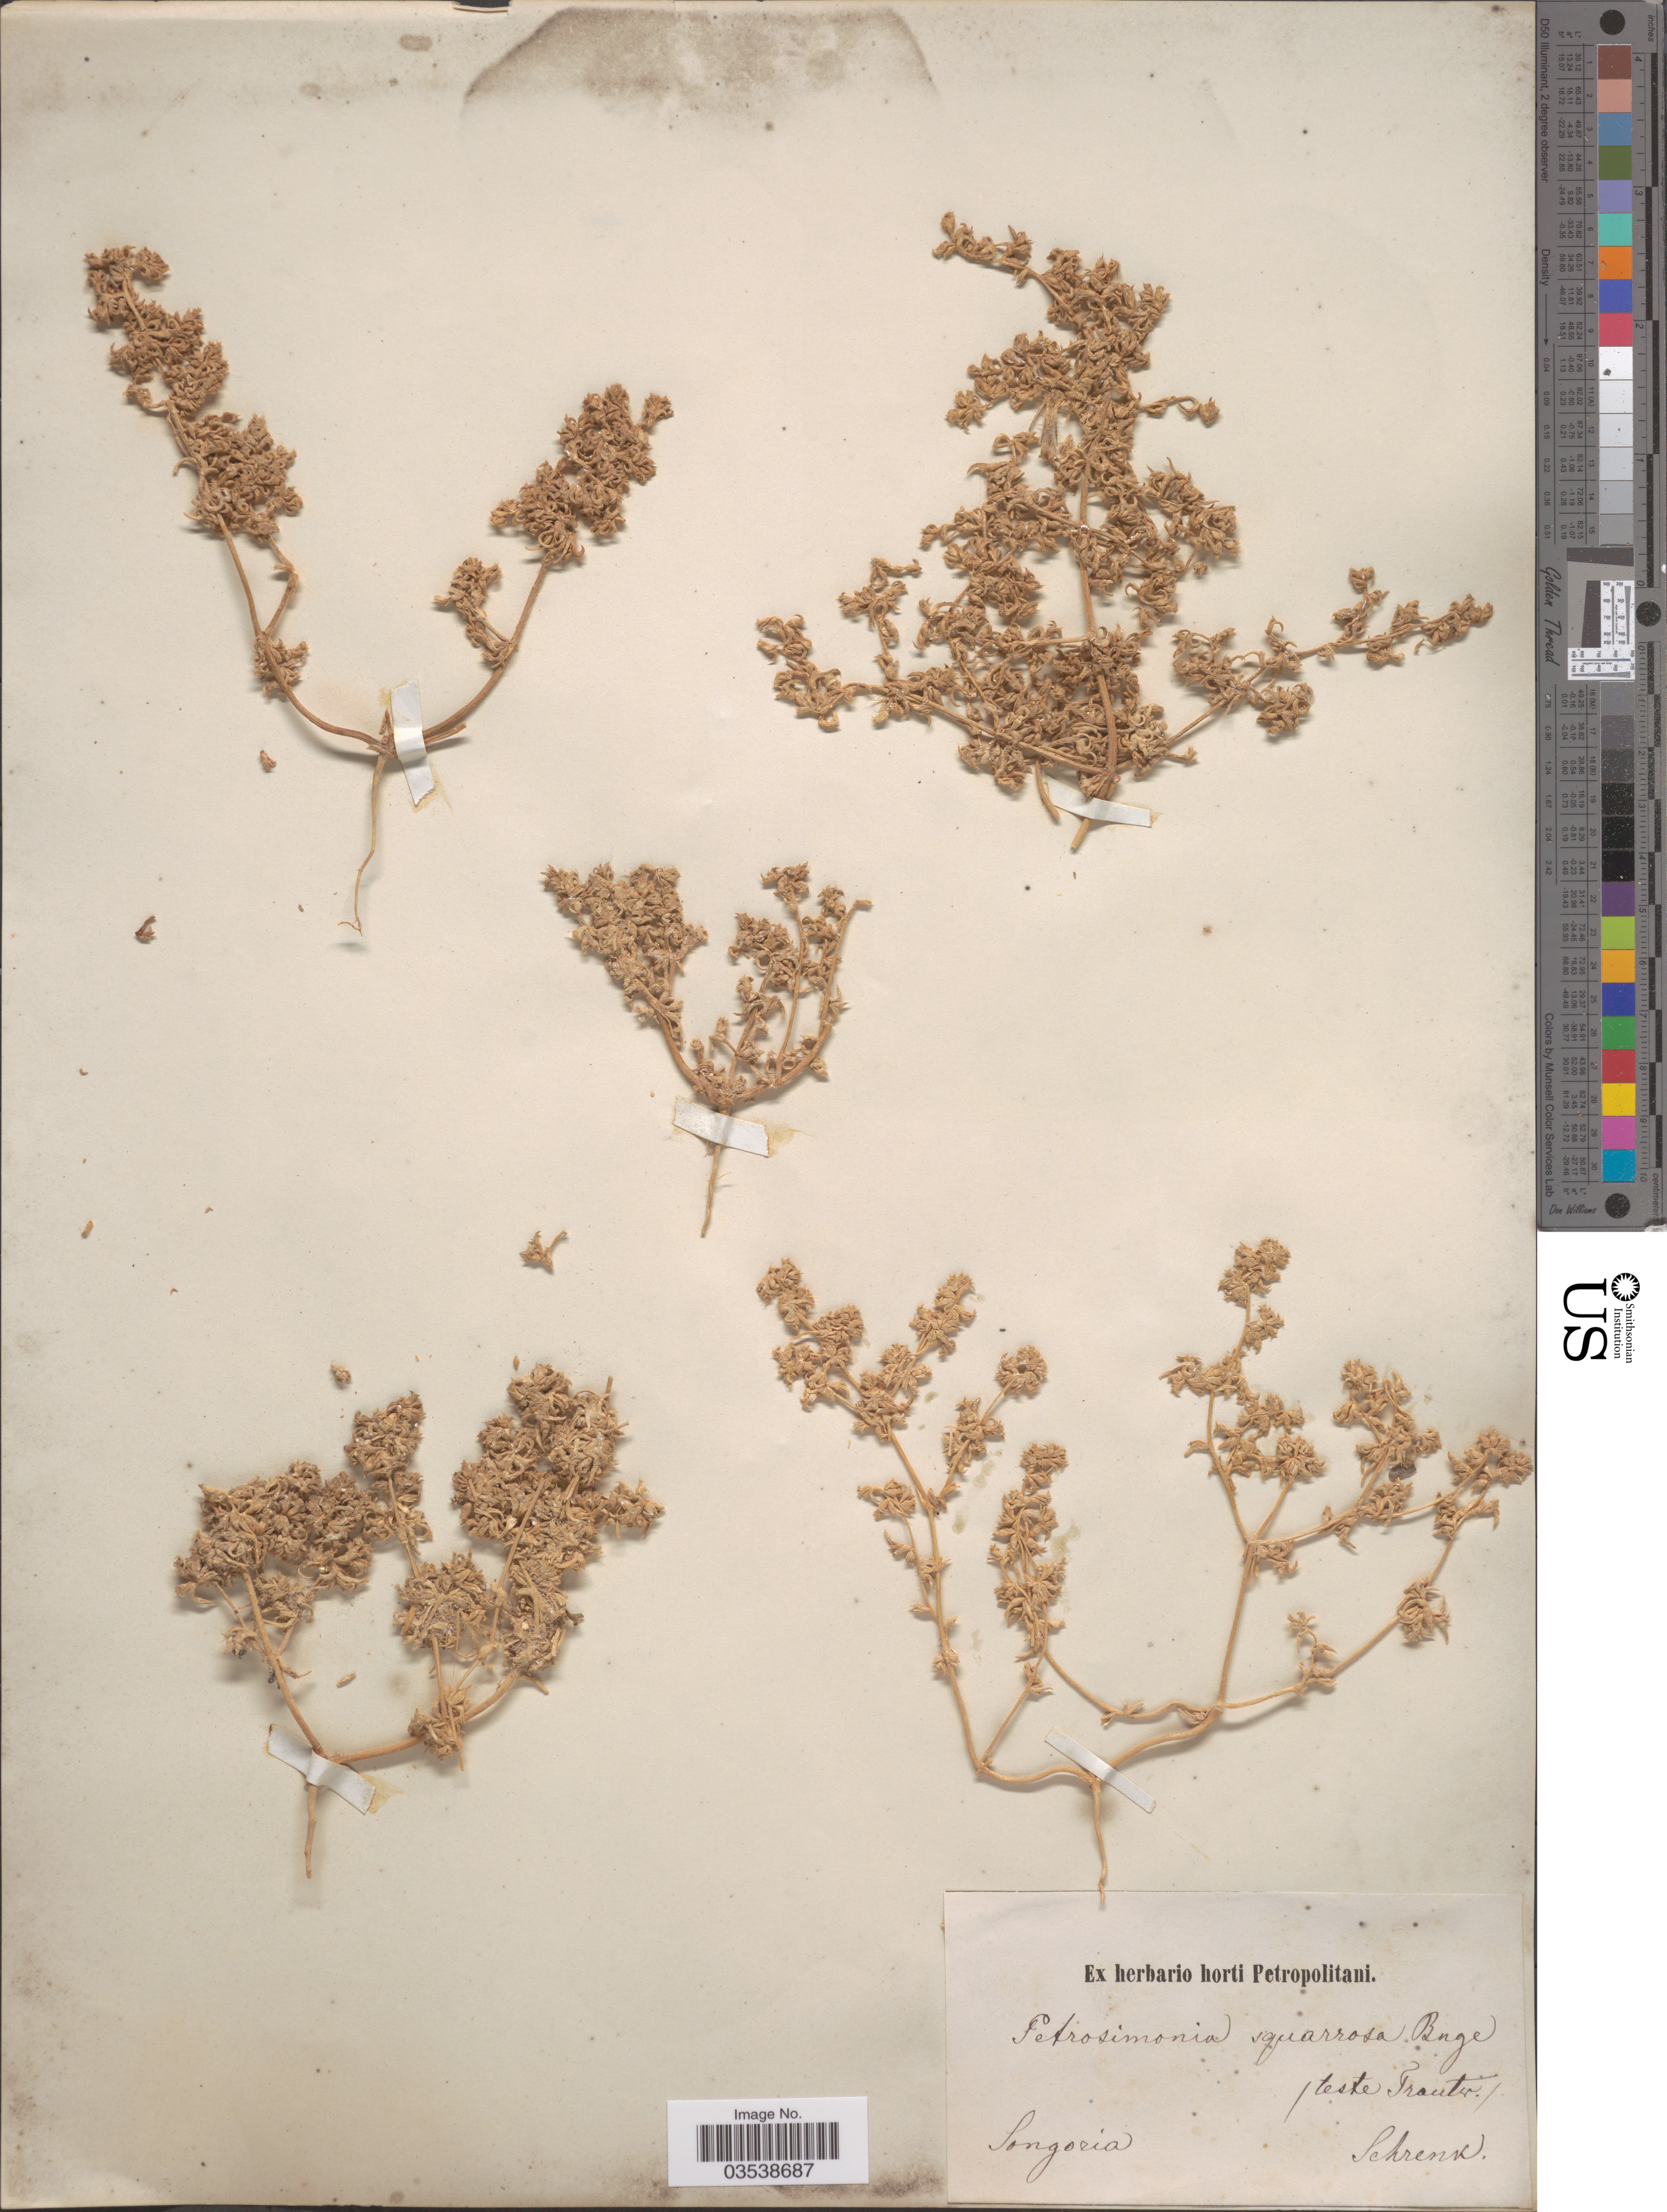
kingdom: Plantae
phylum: Tracheophyta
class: Magnoliopsida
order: Caryophyllales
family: Amaranthaceae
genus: Petrosimonia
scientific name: Petrosimonia squarrosa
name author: (Schrenk) Bunge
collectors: A.G. Schrenk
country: Kazakhstan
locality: Songoria.